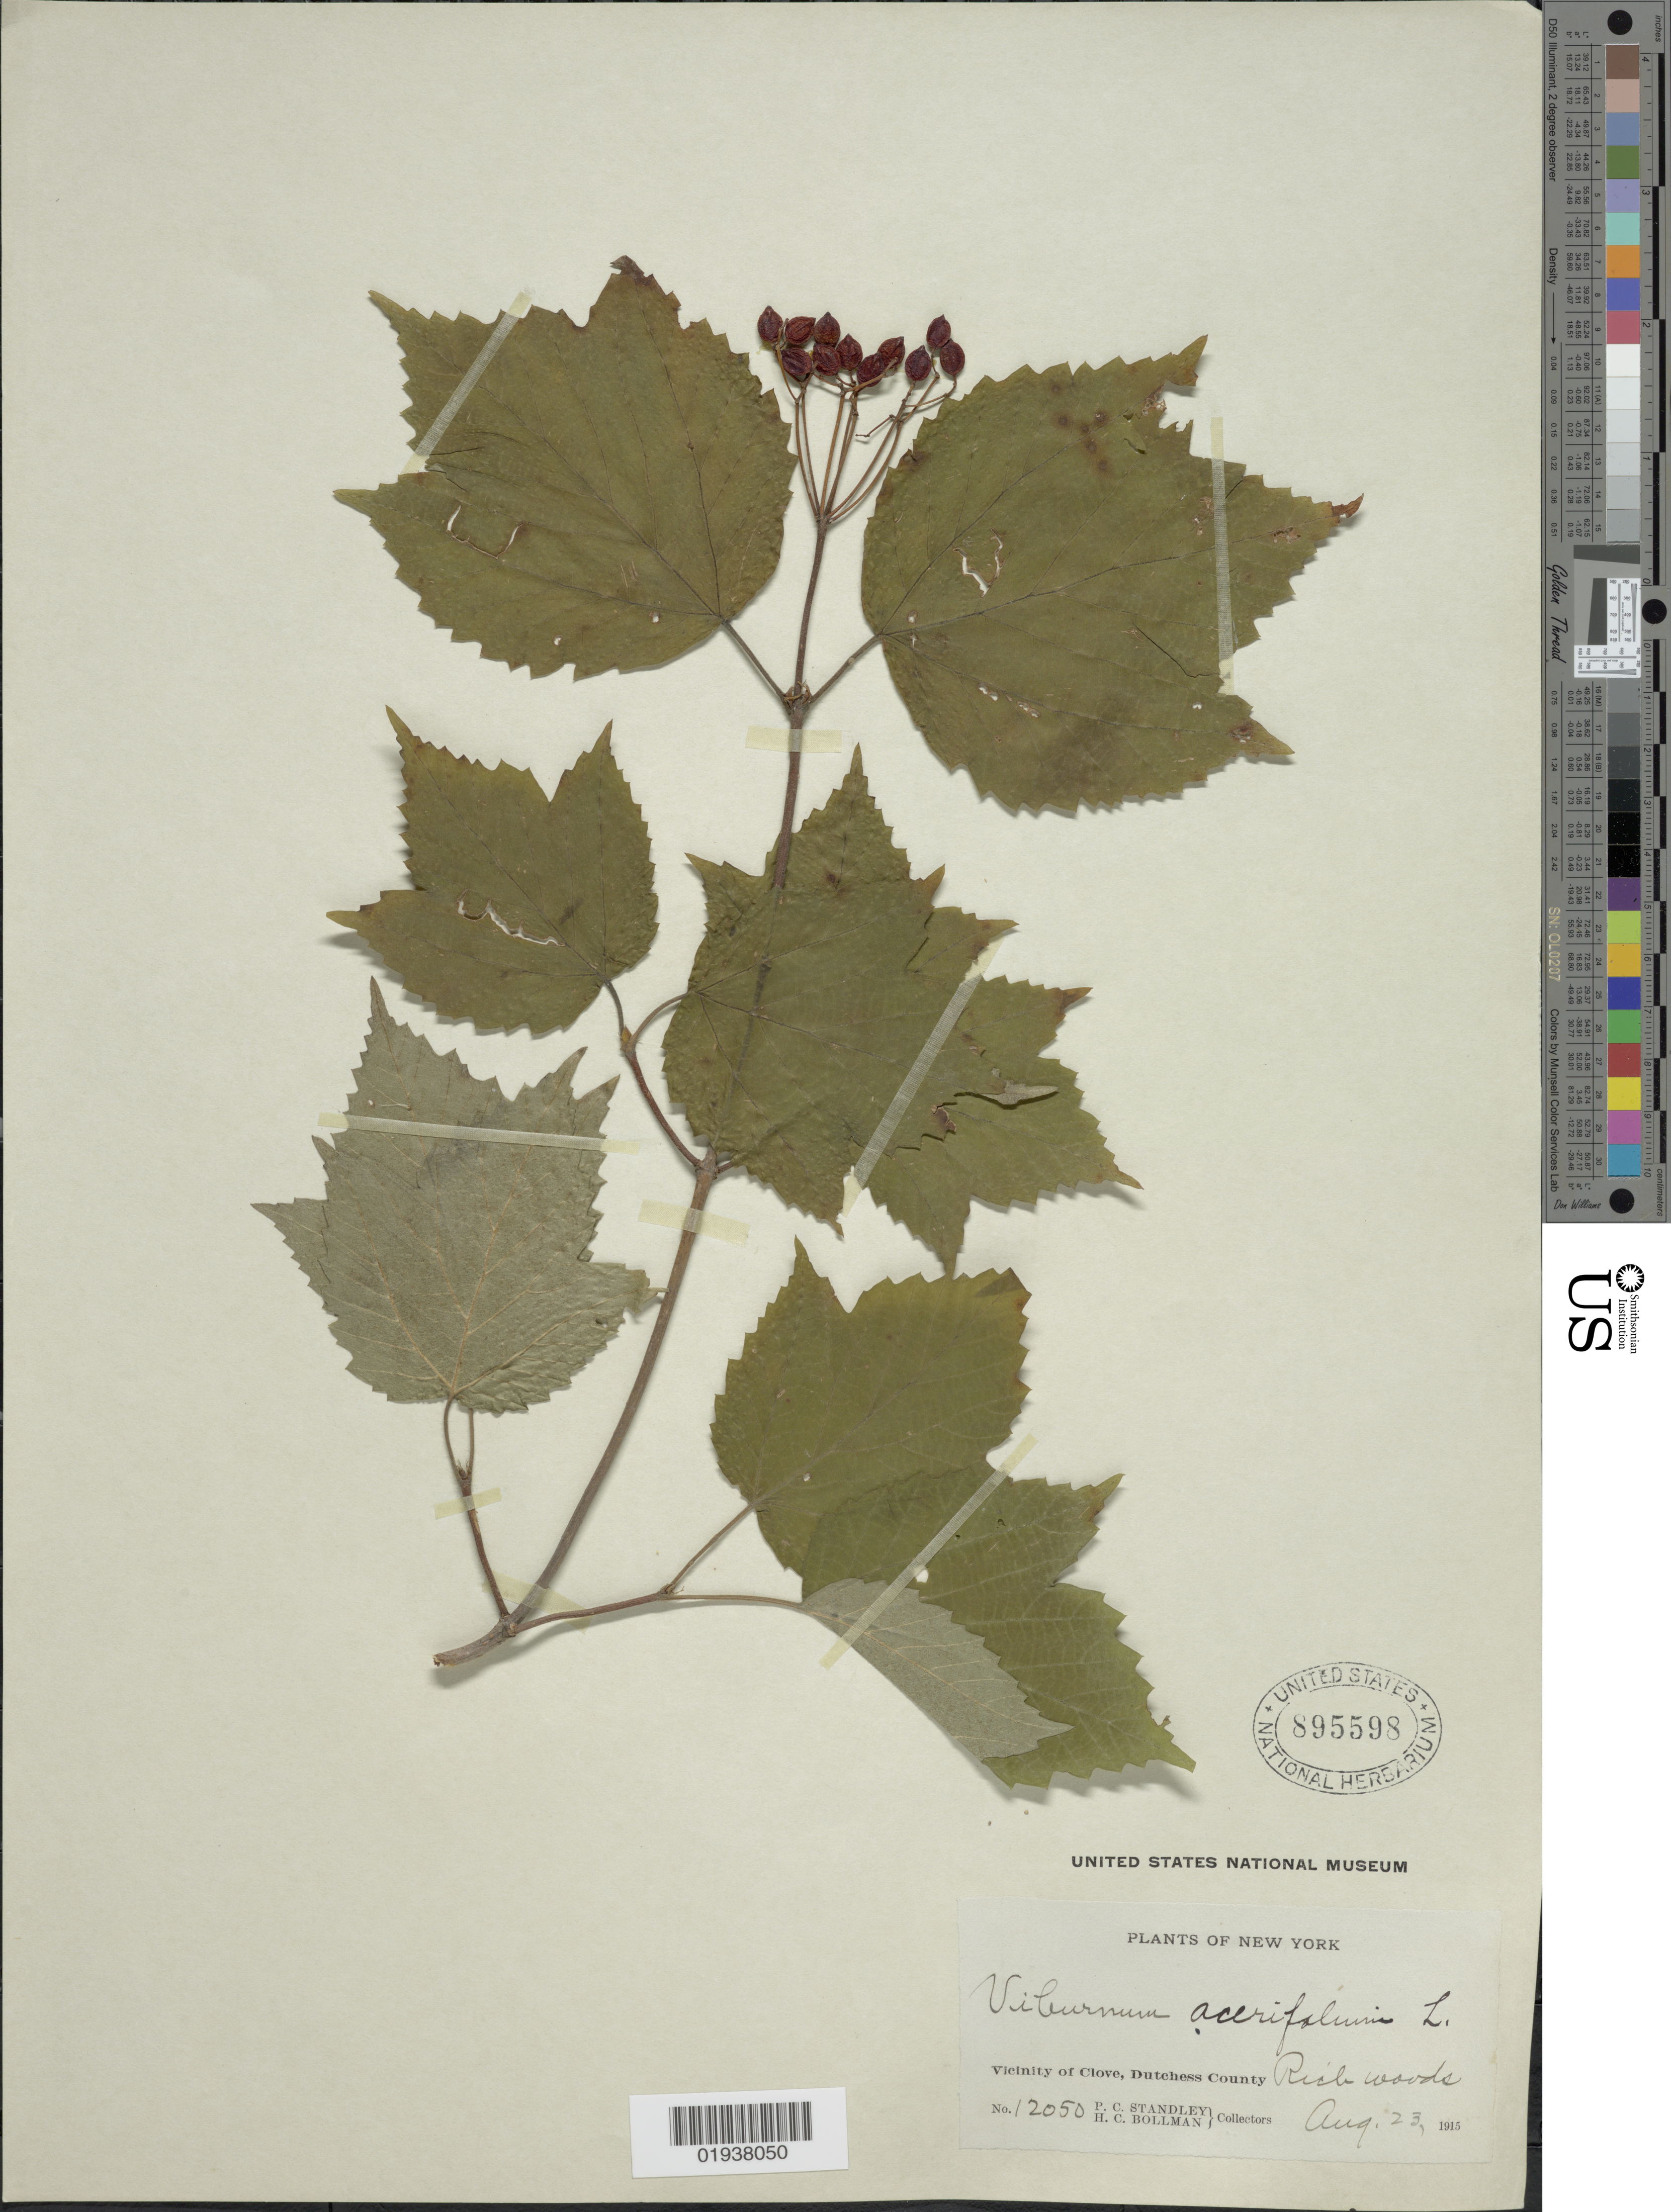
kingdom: Plantae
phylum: Tracheophyta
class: Magnoliopsida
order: Dipsacales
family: Viburnaceae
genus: Viburnum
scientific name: Viburnum acerifolium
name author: L.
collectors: P. C. Standley & H. C. Bollman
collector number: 12050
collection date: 1915-08-23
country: United States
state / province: New York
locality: Vicinity of Clove, Dutchess County.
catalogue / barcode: US 895598